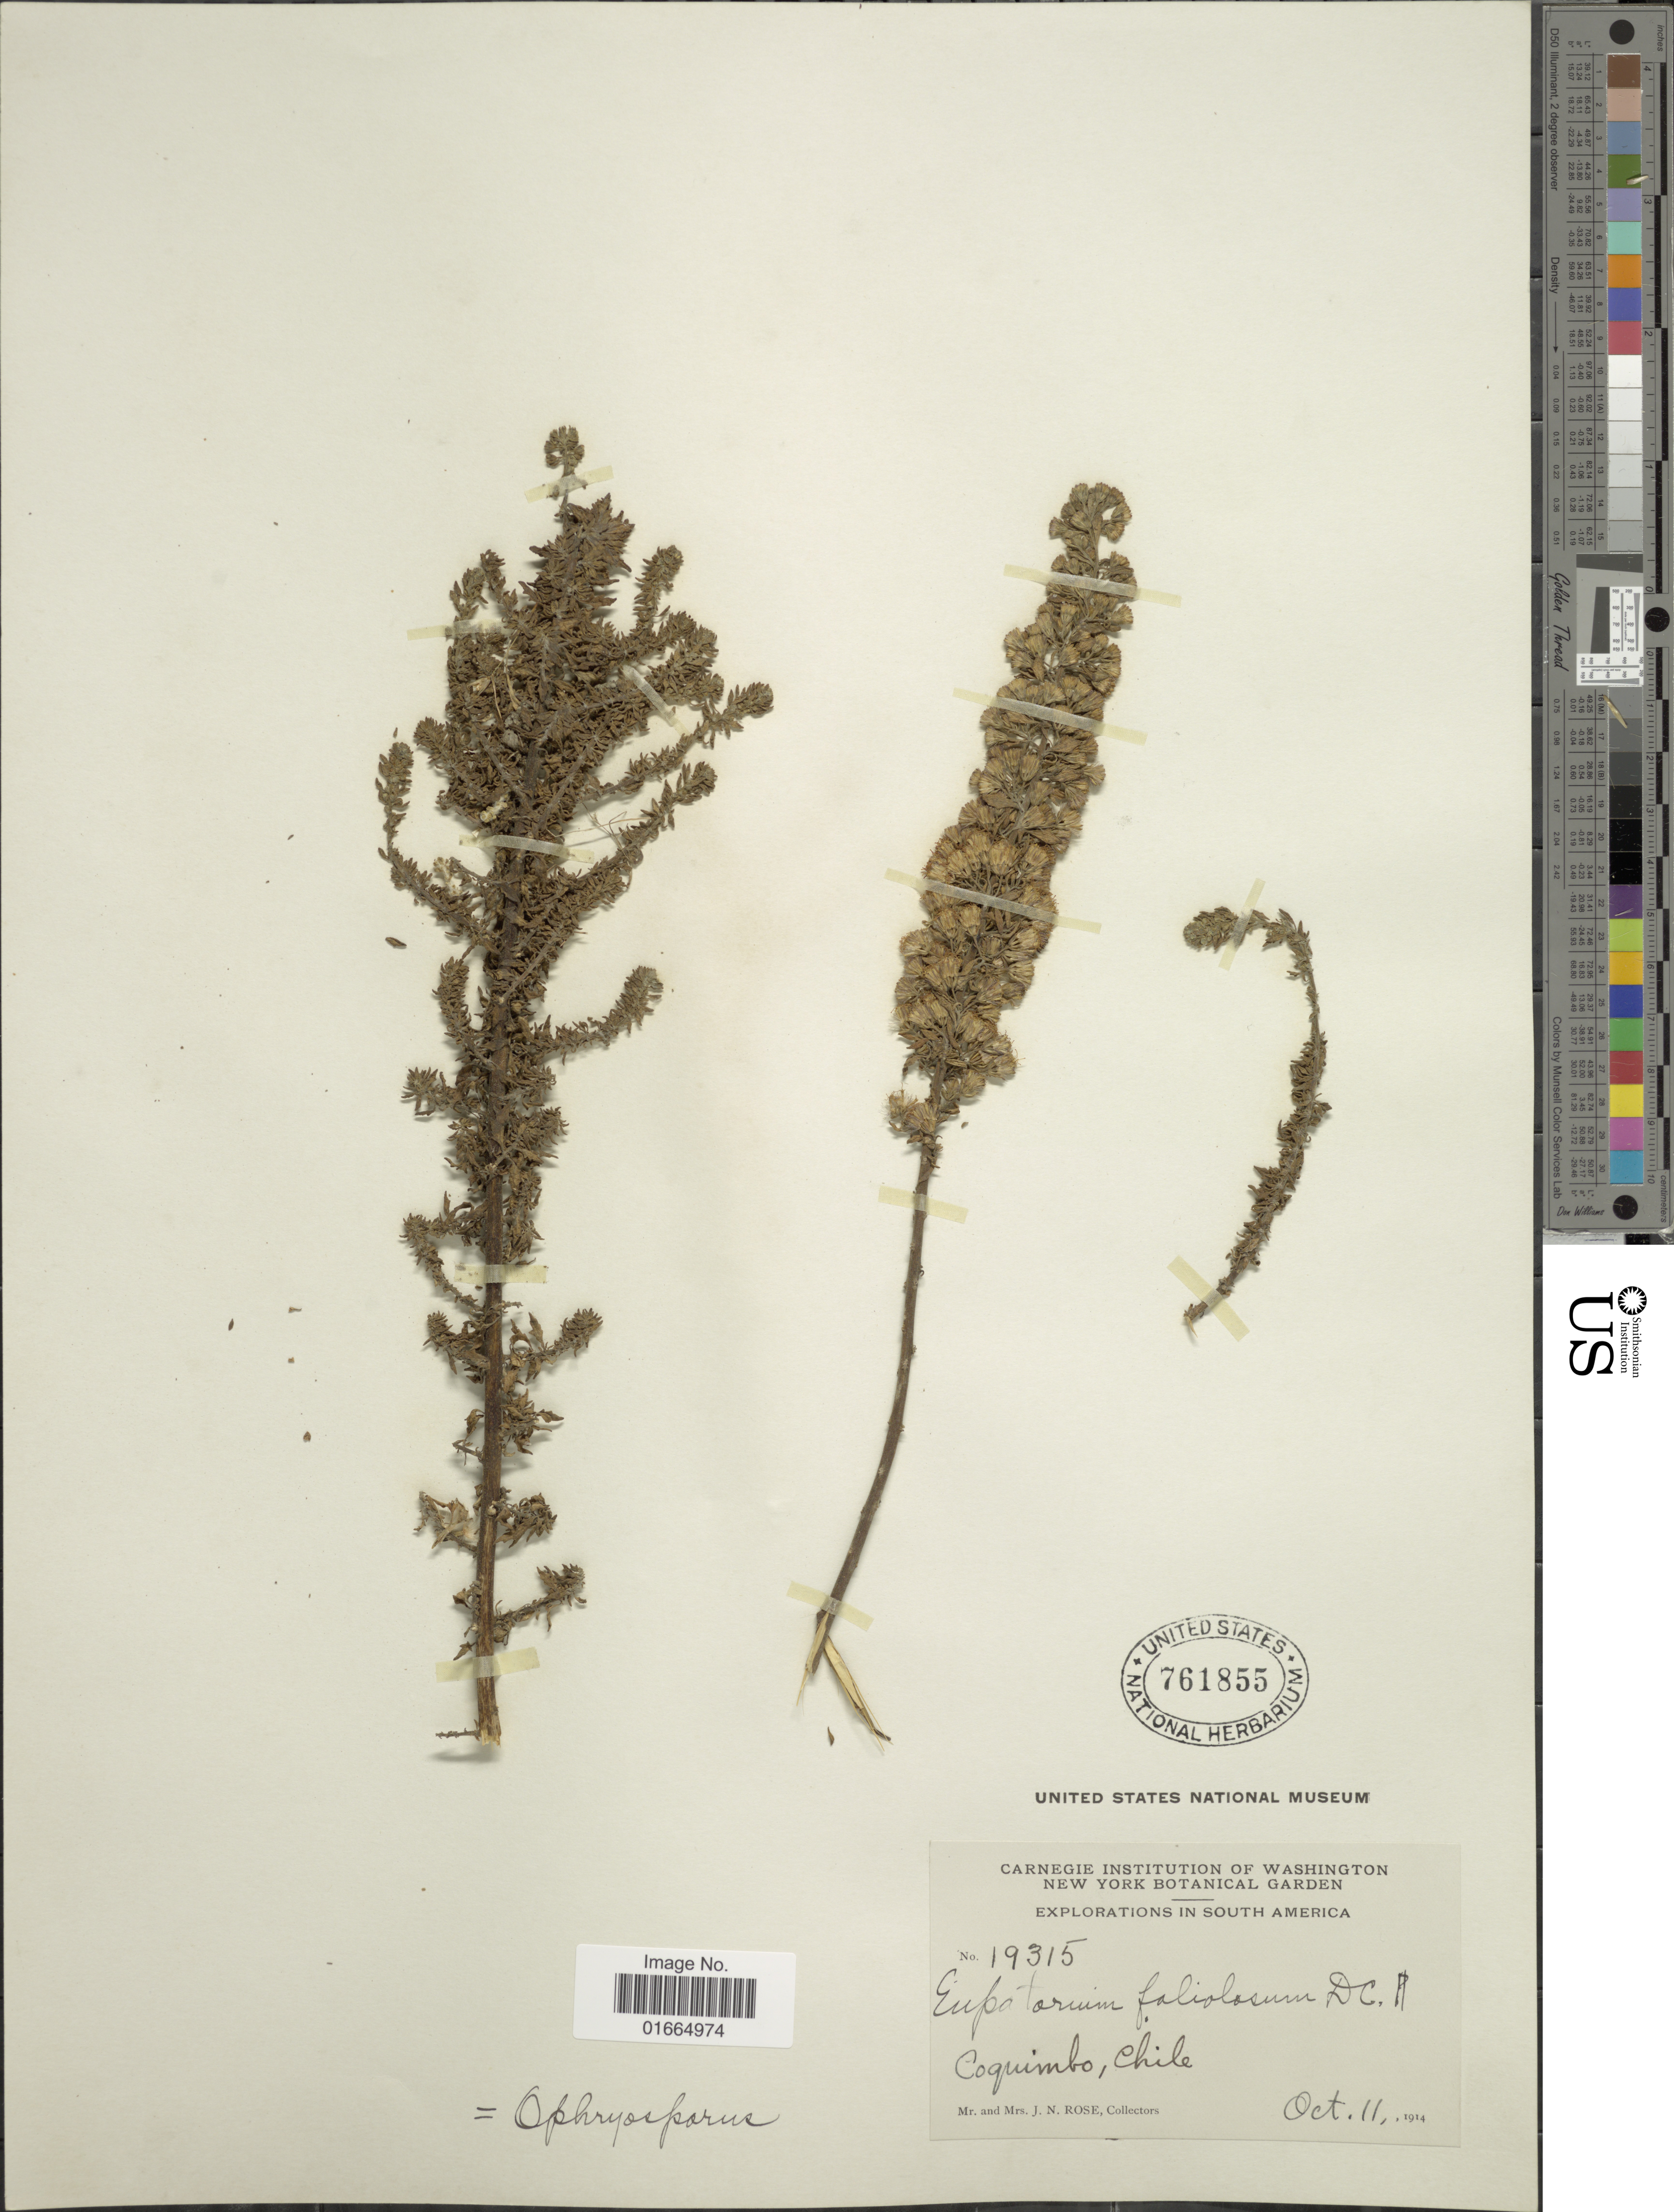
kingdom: Plantae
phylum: Tracheophyta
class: Magnoliopsida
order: Asterales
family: Asteraceae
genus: Ophryosporus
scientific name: Ophryosporus triangularis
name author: Meyen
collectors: J. N. Rose & L. B. Rose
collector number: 19315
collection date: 1914-10-11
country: Chile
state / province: Coquimbo (IV)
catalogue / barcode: US 761855